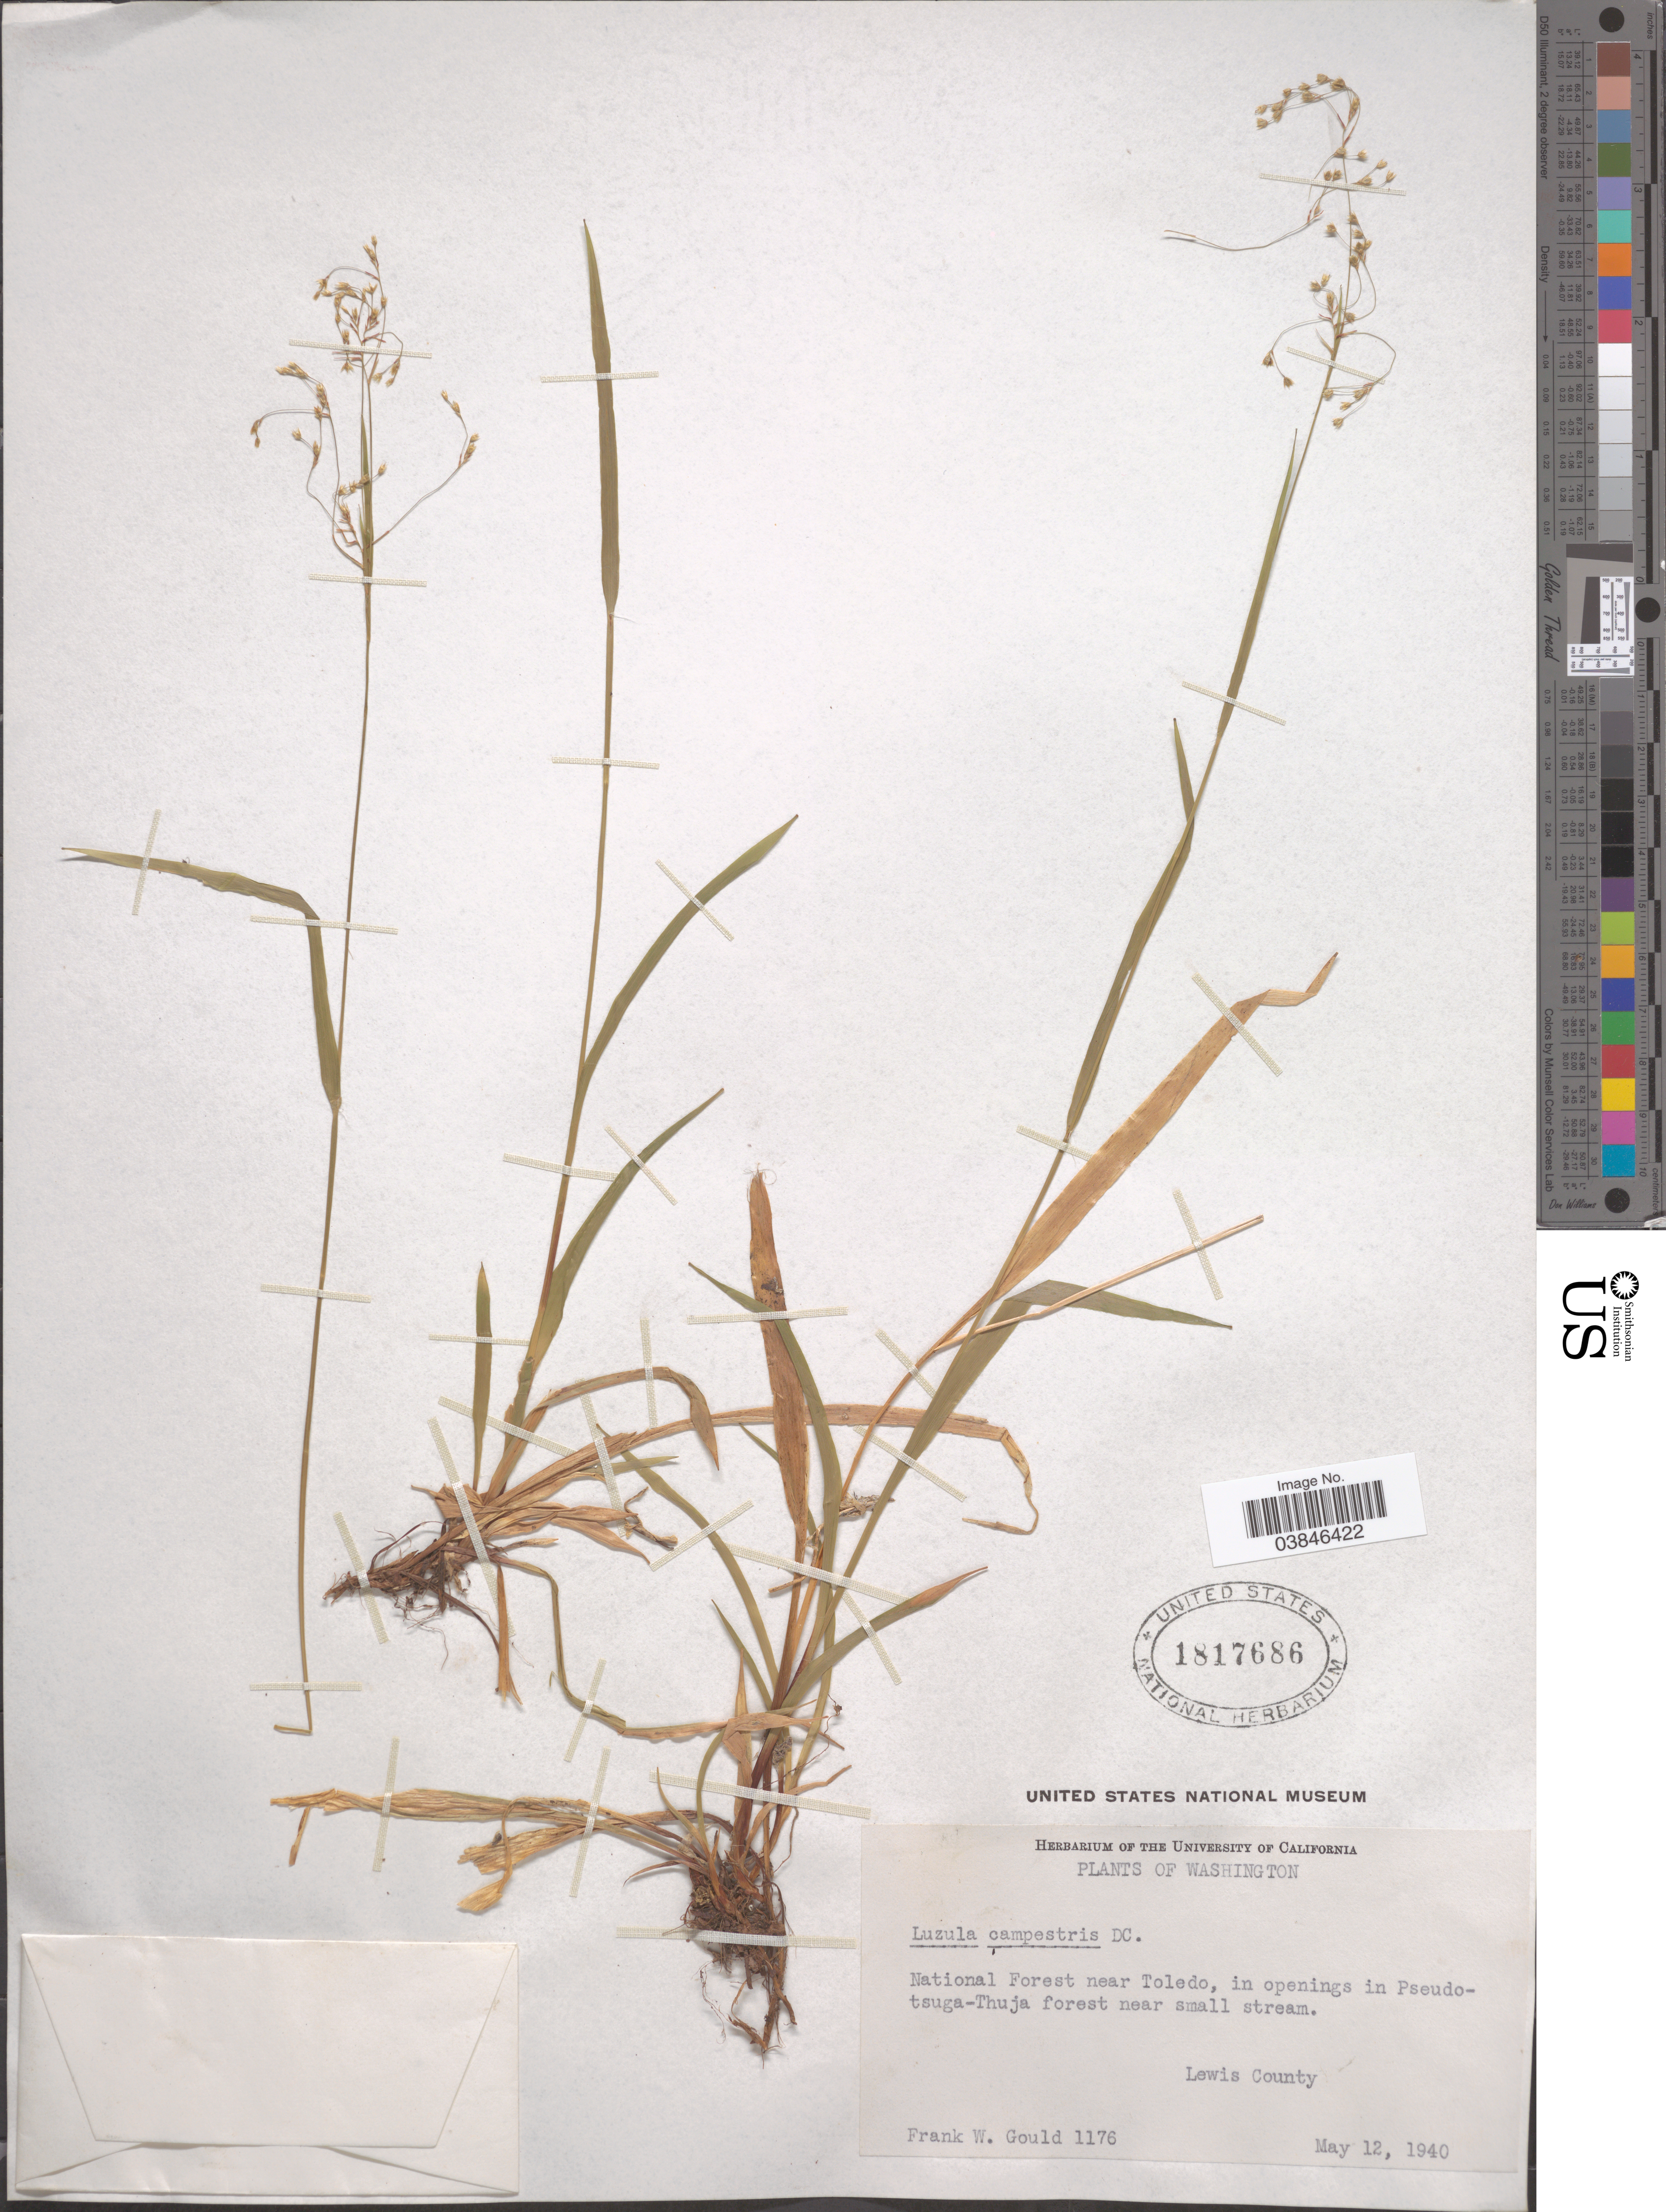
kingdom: Plantae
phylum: Tracheophyta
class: Liliopsida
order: Poales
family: Juncaceae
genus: Luzula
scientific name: Luzula parviflora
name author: (Ehrh.) Desv.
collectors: F. W. Gould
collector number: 1176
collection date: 1940-05-12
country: United States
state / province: Washington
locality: National Forest near Toledo, in openings in Psuedotsuga-Thuja forest near small streamLewis County.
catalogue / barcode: US 1817686